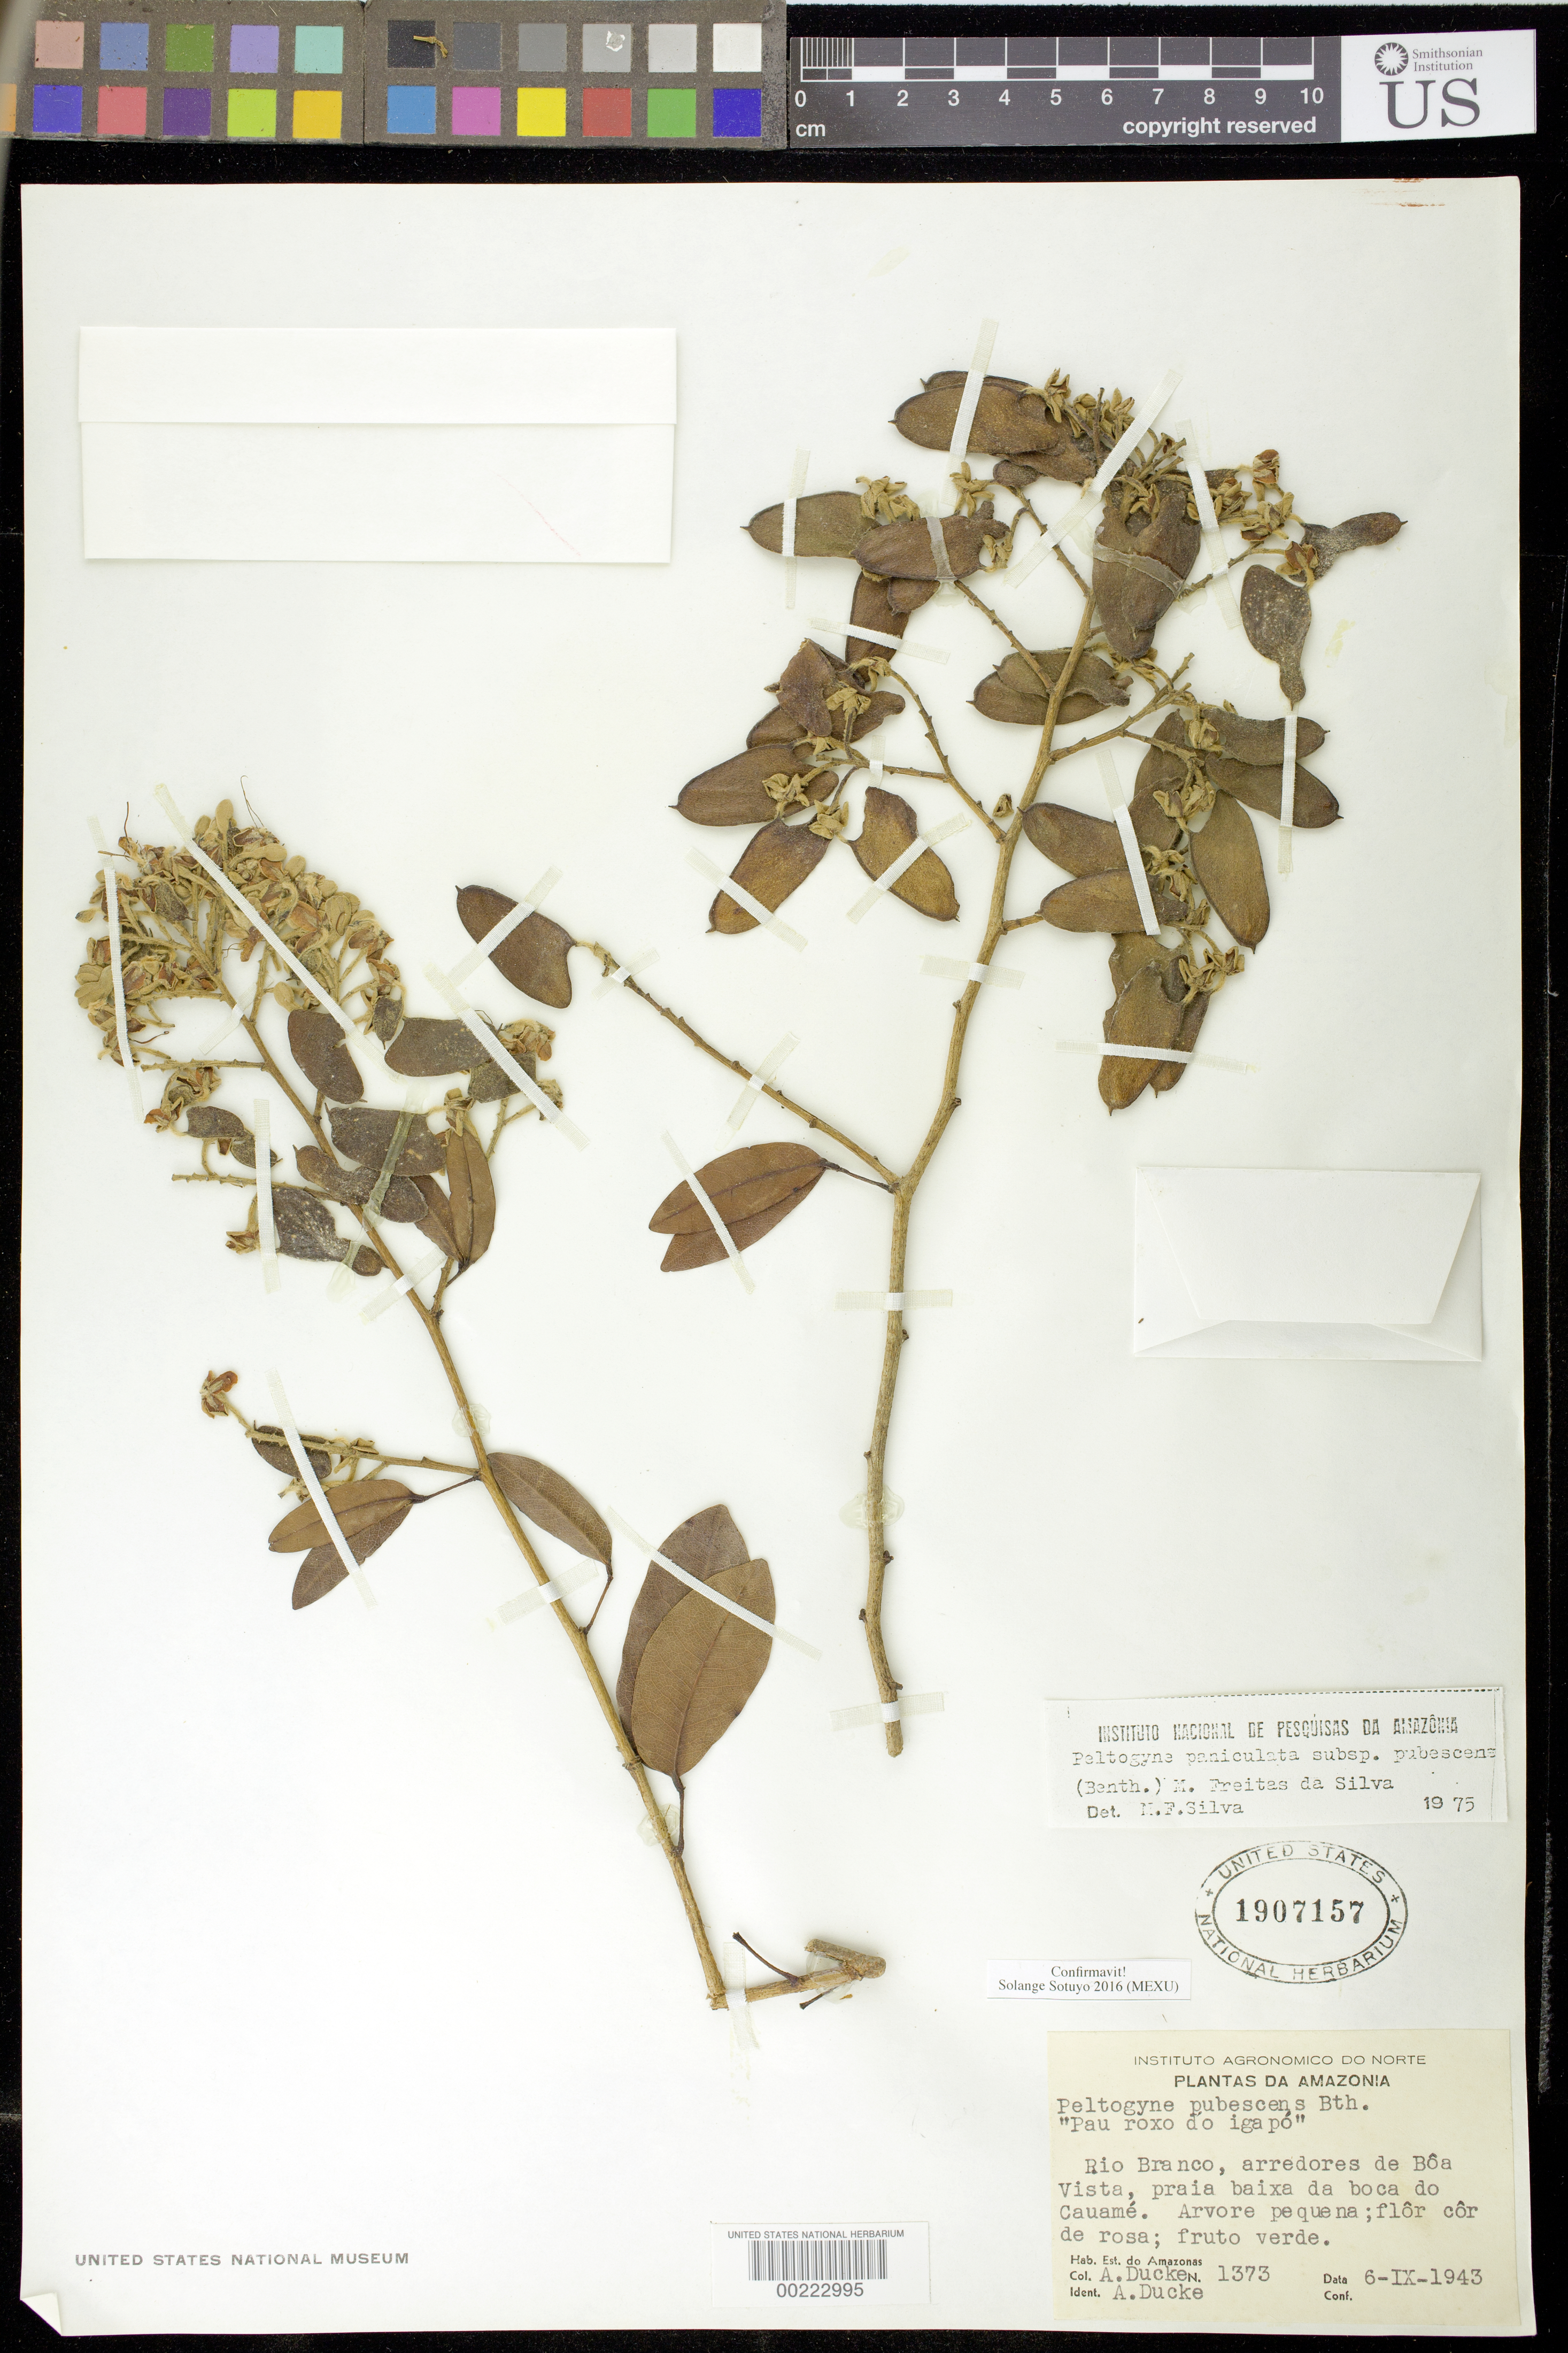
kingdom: Plantae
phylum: Tracheophyta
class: Magnoliopsida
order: Fabales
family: Fabaceae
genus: Peltogyne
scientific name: Peltogyne paniculata subsp. pubescens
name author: (Benth.) M.F. Silva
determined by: Sotuyo, Solange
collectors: A. Ducke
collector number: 1373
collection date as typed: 06 Sep 1943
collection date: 1943-09-06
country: Brazil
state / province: Amazonas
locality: Rio branco, vicinity of boa vista, mouth of cauame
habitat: Shallow beach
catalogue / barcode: US 1907157